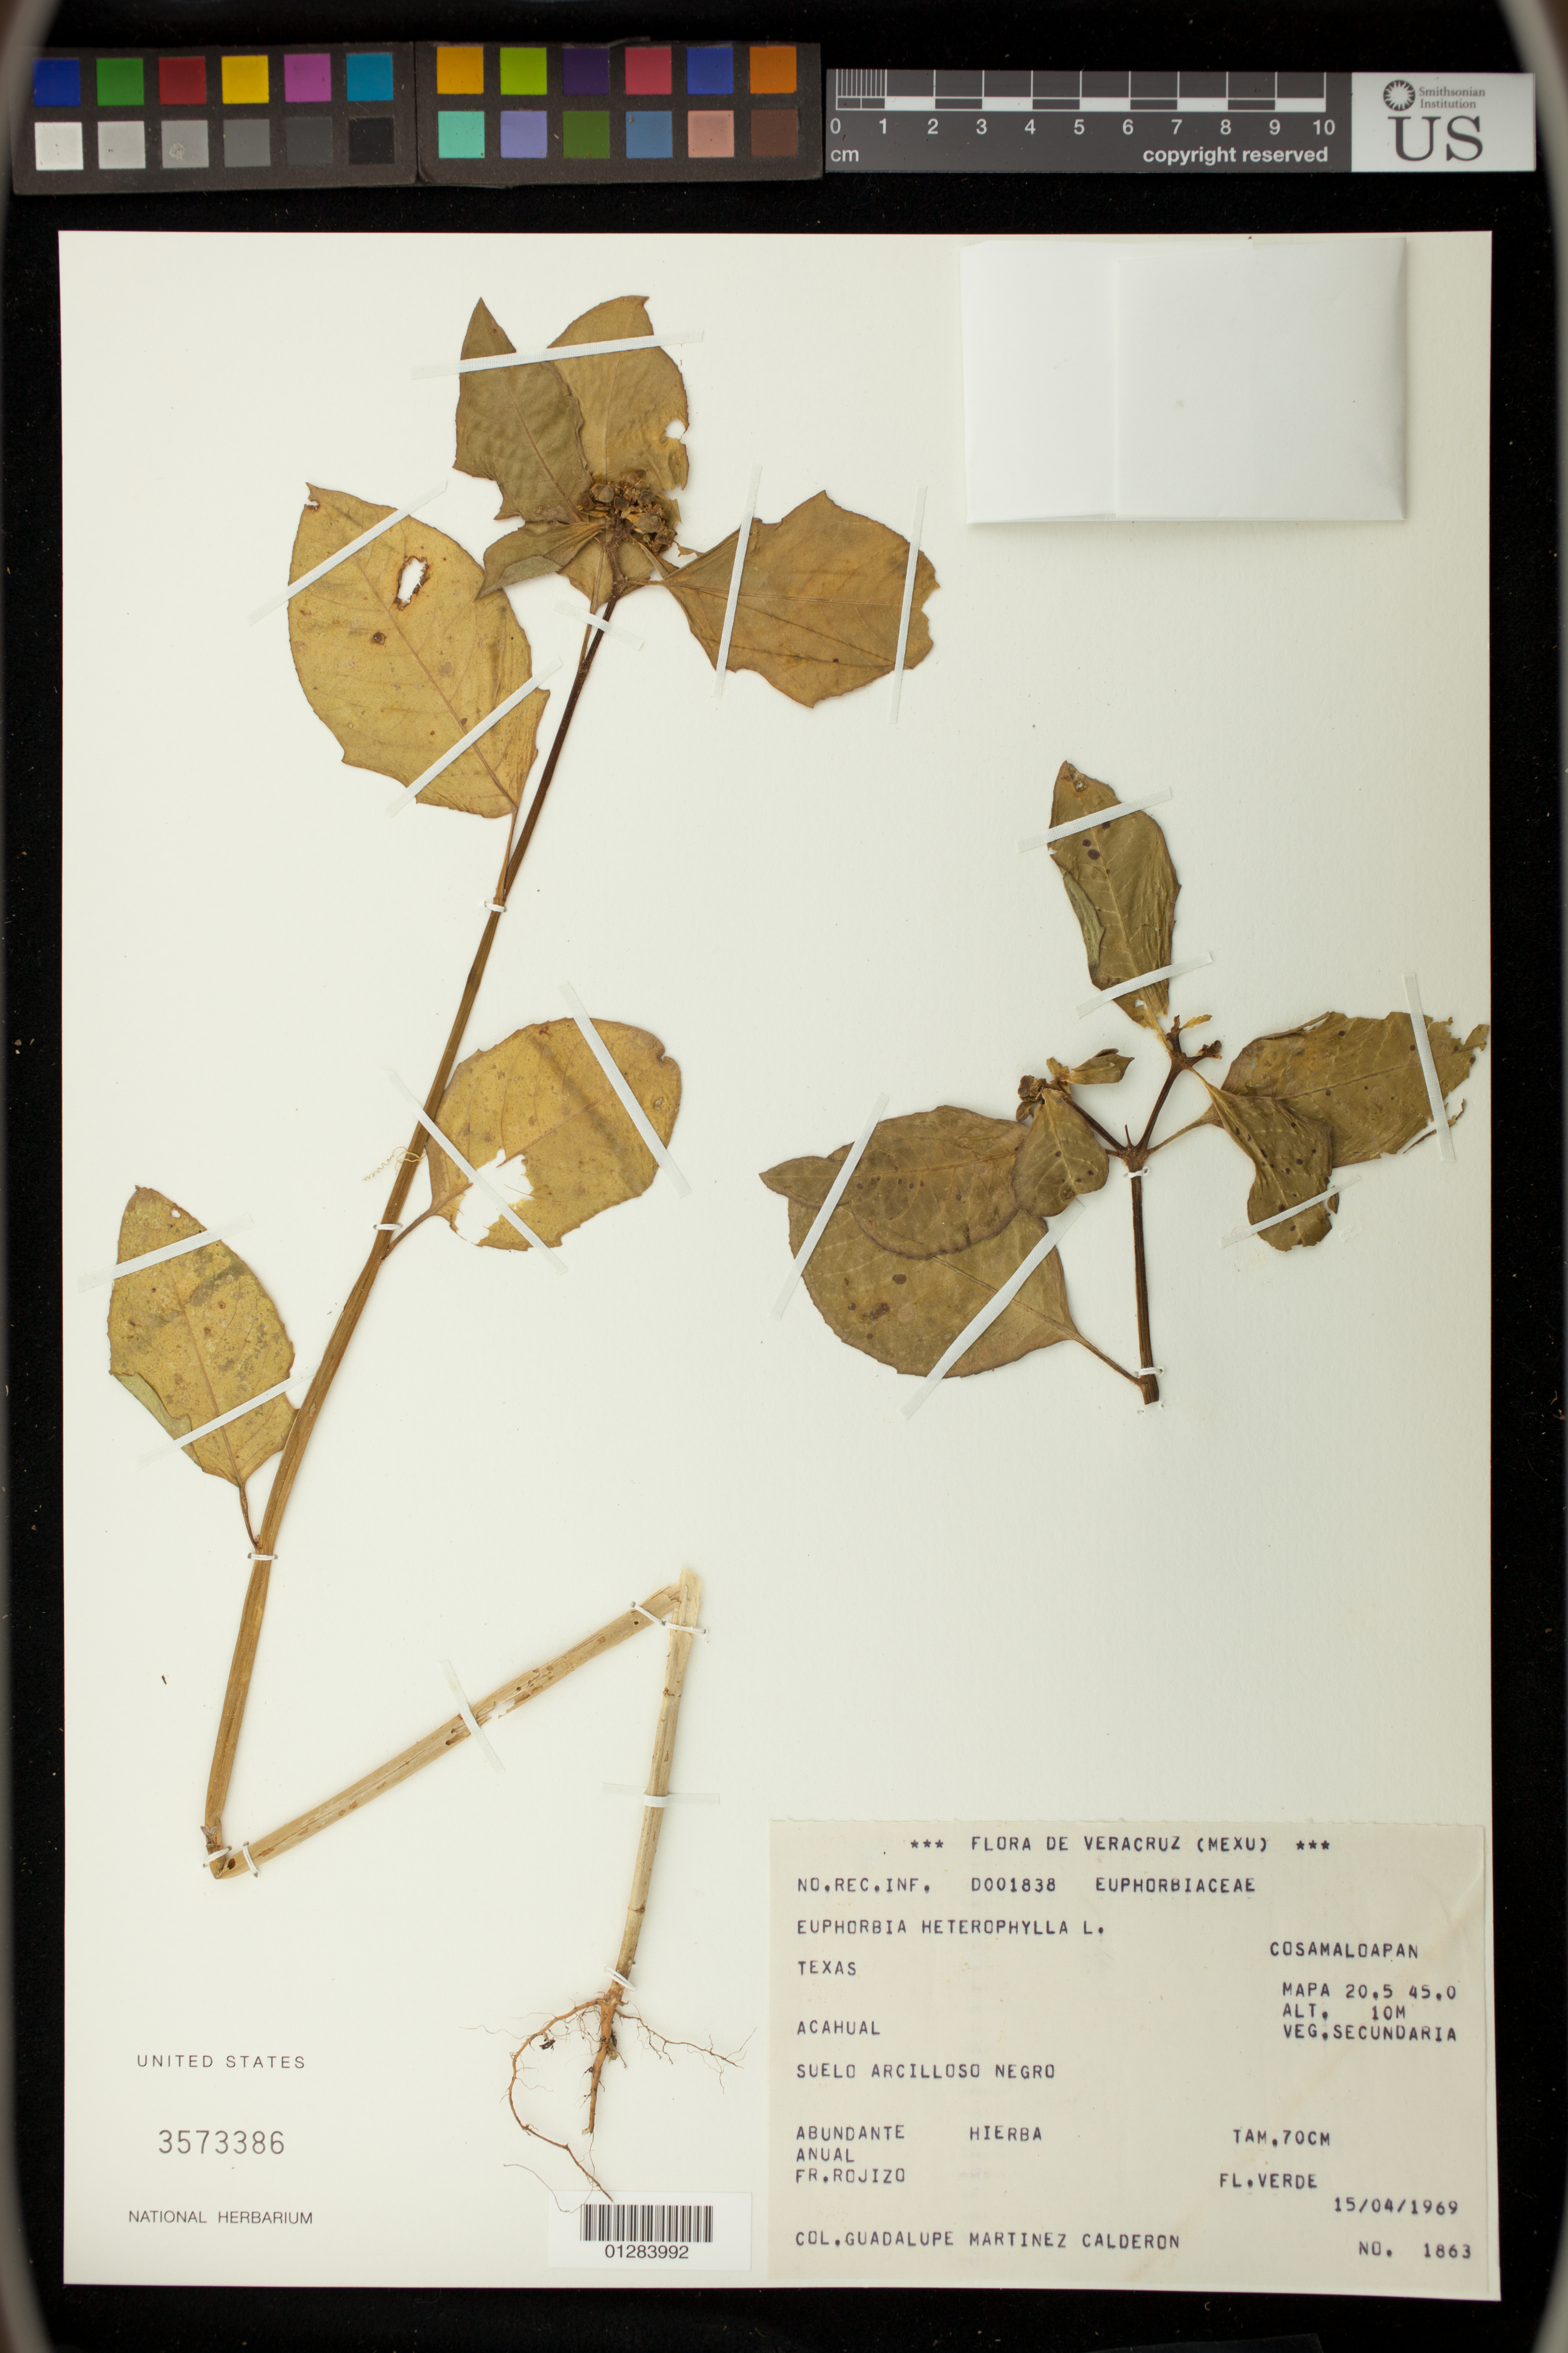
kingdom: Plantae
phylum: Tracheophyta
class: Magnoliopsida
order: Malpighiales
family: Euphorbiaceae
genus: Euphorbia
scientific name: Euphorbia heterophylla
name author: L.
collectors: G. M. Calderon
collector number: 1863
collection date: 1969-04-15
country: United States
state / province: Texas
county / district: Duval County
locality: Vera Cruz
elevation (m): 10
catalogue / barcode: US 3573386